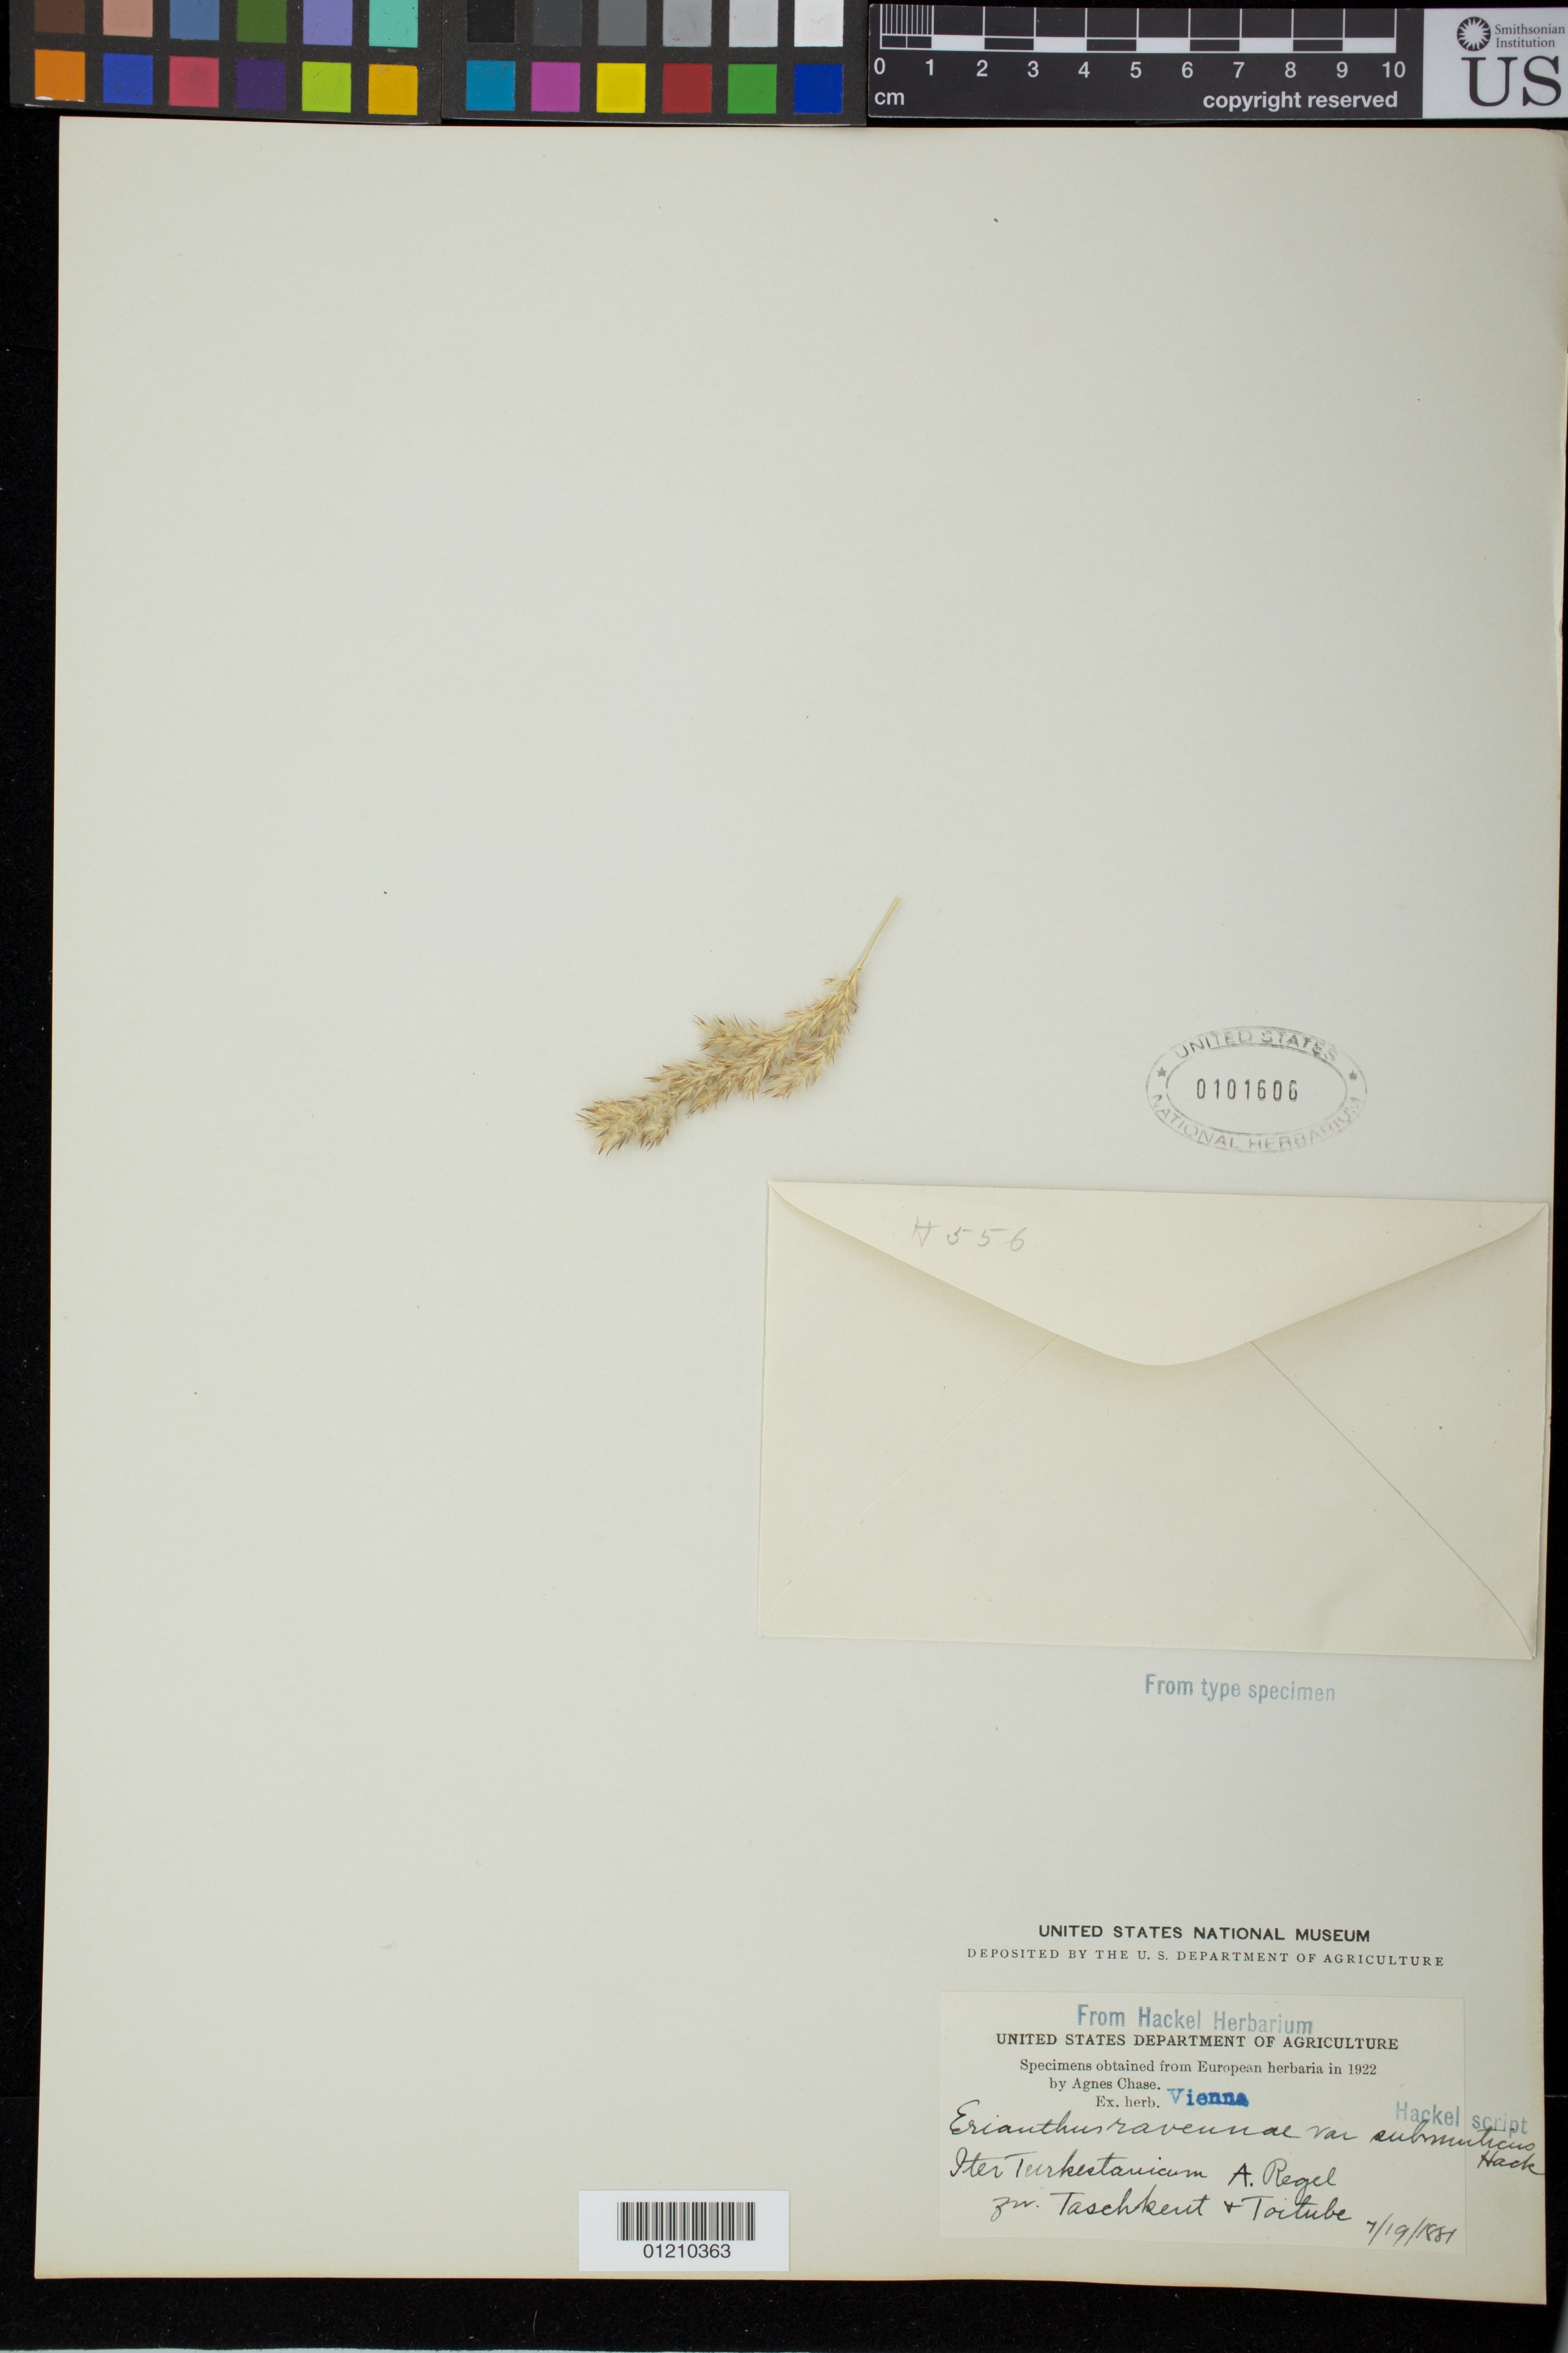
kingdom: Plantae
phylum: Tracheophyta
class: Liliopsida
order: Poales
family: Poaceae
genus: Erianthus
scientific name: Erianthus ravennae var. submuticus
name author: Hack.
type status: Possible Type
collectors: E. A. von Regel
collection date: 1881-07-19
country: Uzbekistan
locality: Iter Turkestanicum pr. Taschkent & Toitube.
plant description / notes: Fragmentary material of type specimen ex herb. Vienna.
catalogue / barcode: US 101606